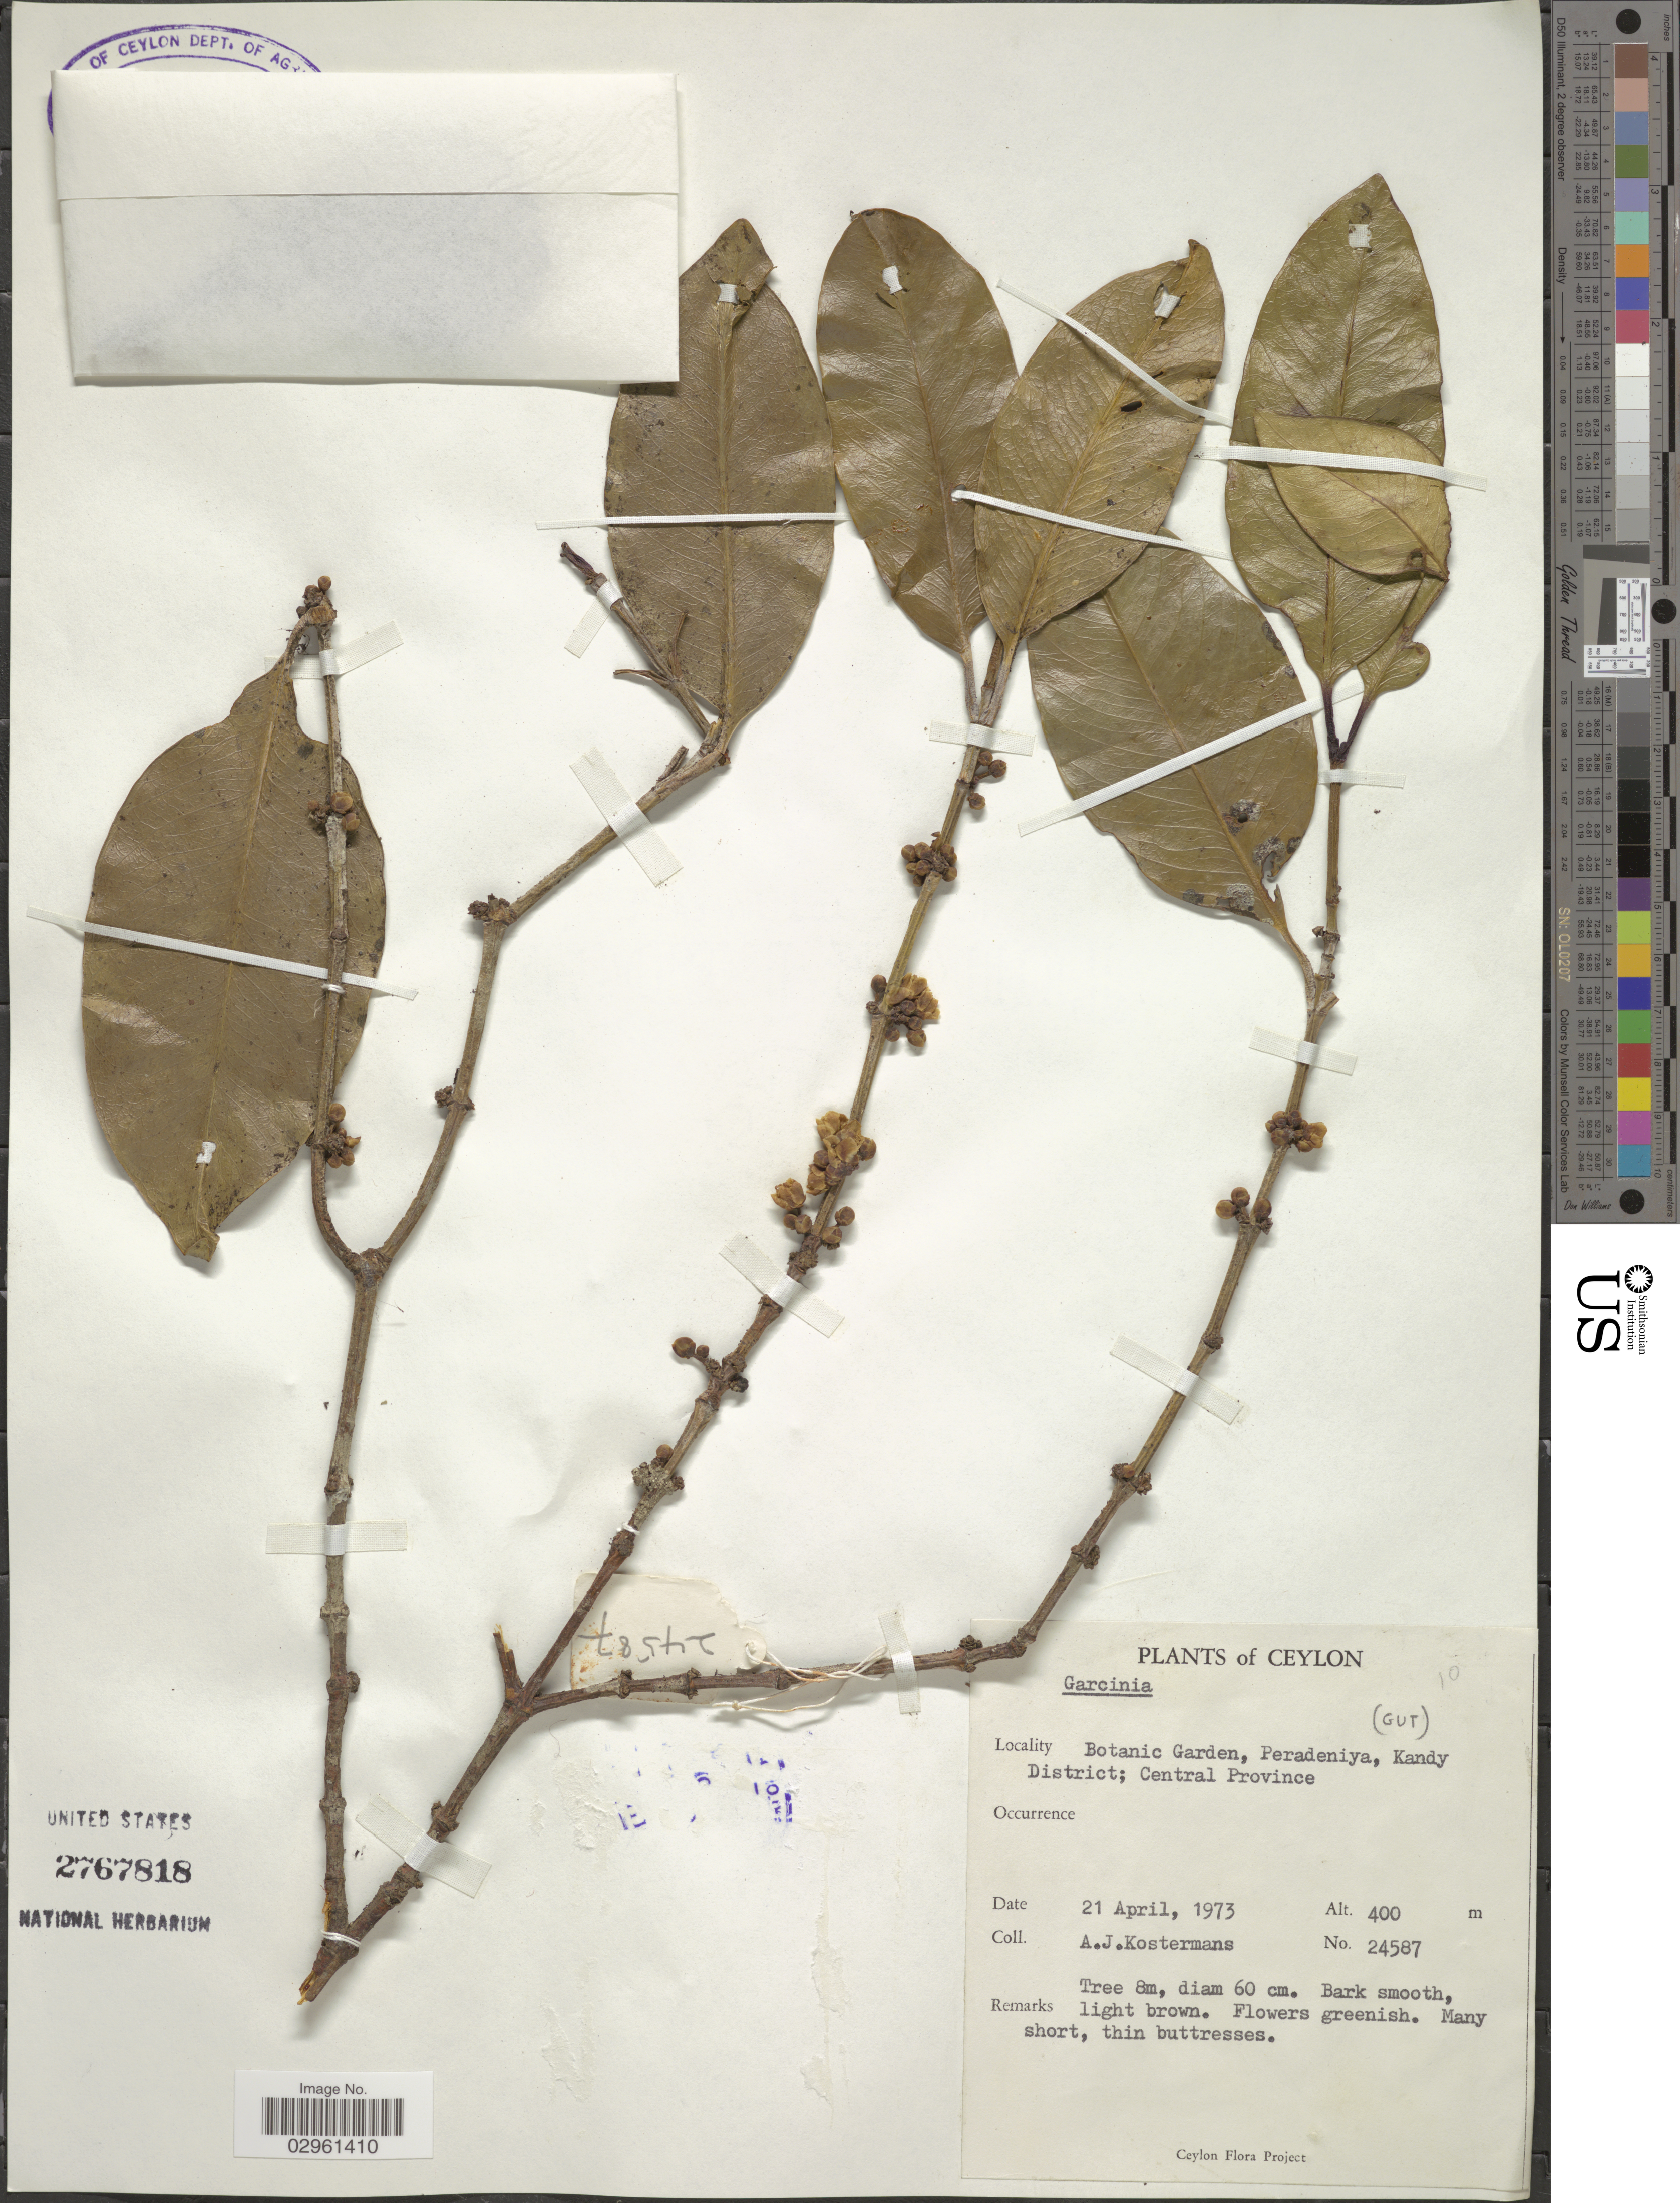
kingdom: Plantae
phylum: Tracheophyta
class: Magnoliopsida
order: Malpighiales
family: Clusiaceae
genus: Garcinia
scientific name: Garcinia sp.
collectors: A. J. G. Kostermans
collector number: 24587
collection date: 1973-04-21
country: Sri Lanka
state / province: Central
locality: Ceylon. Botanic Garden, Peradeniya, Kandy District.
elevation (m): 400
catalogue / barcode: US 2767818